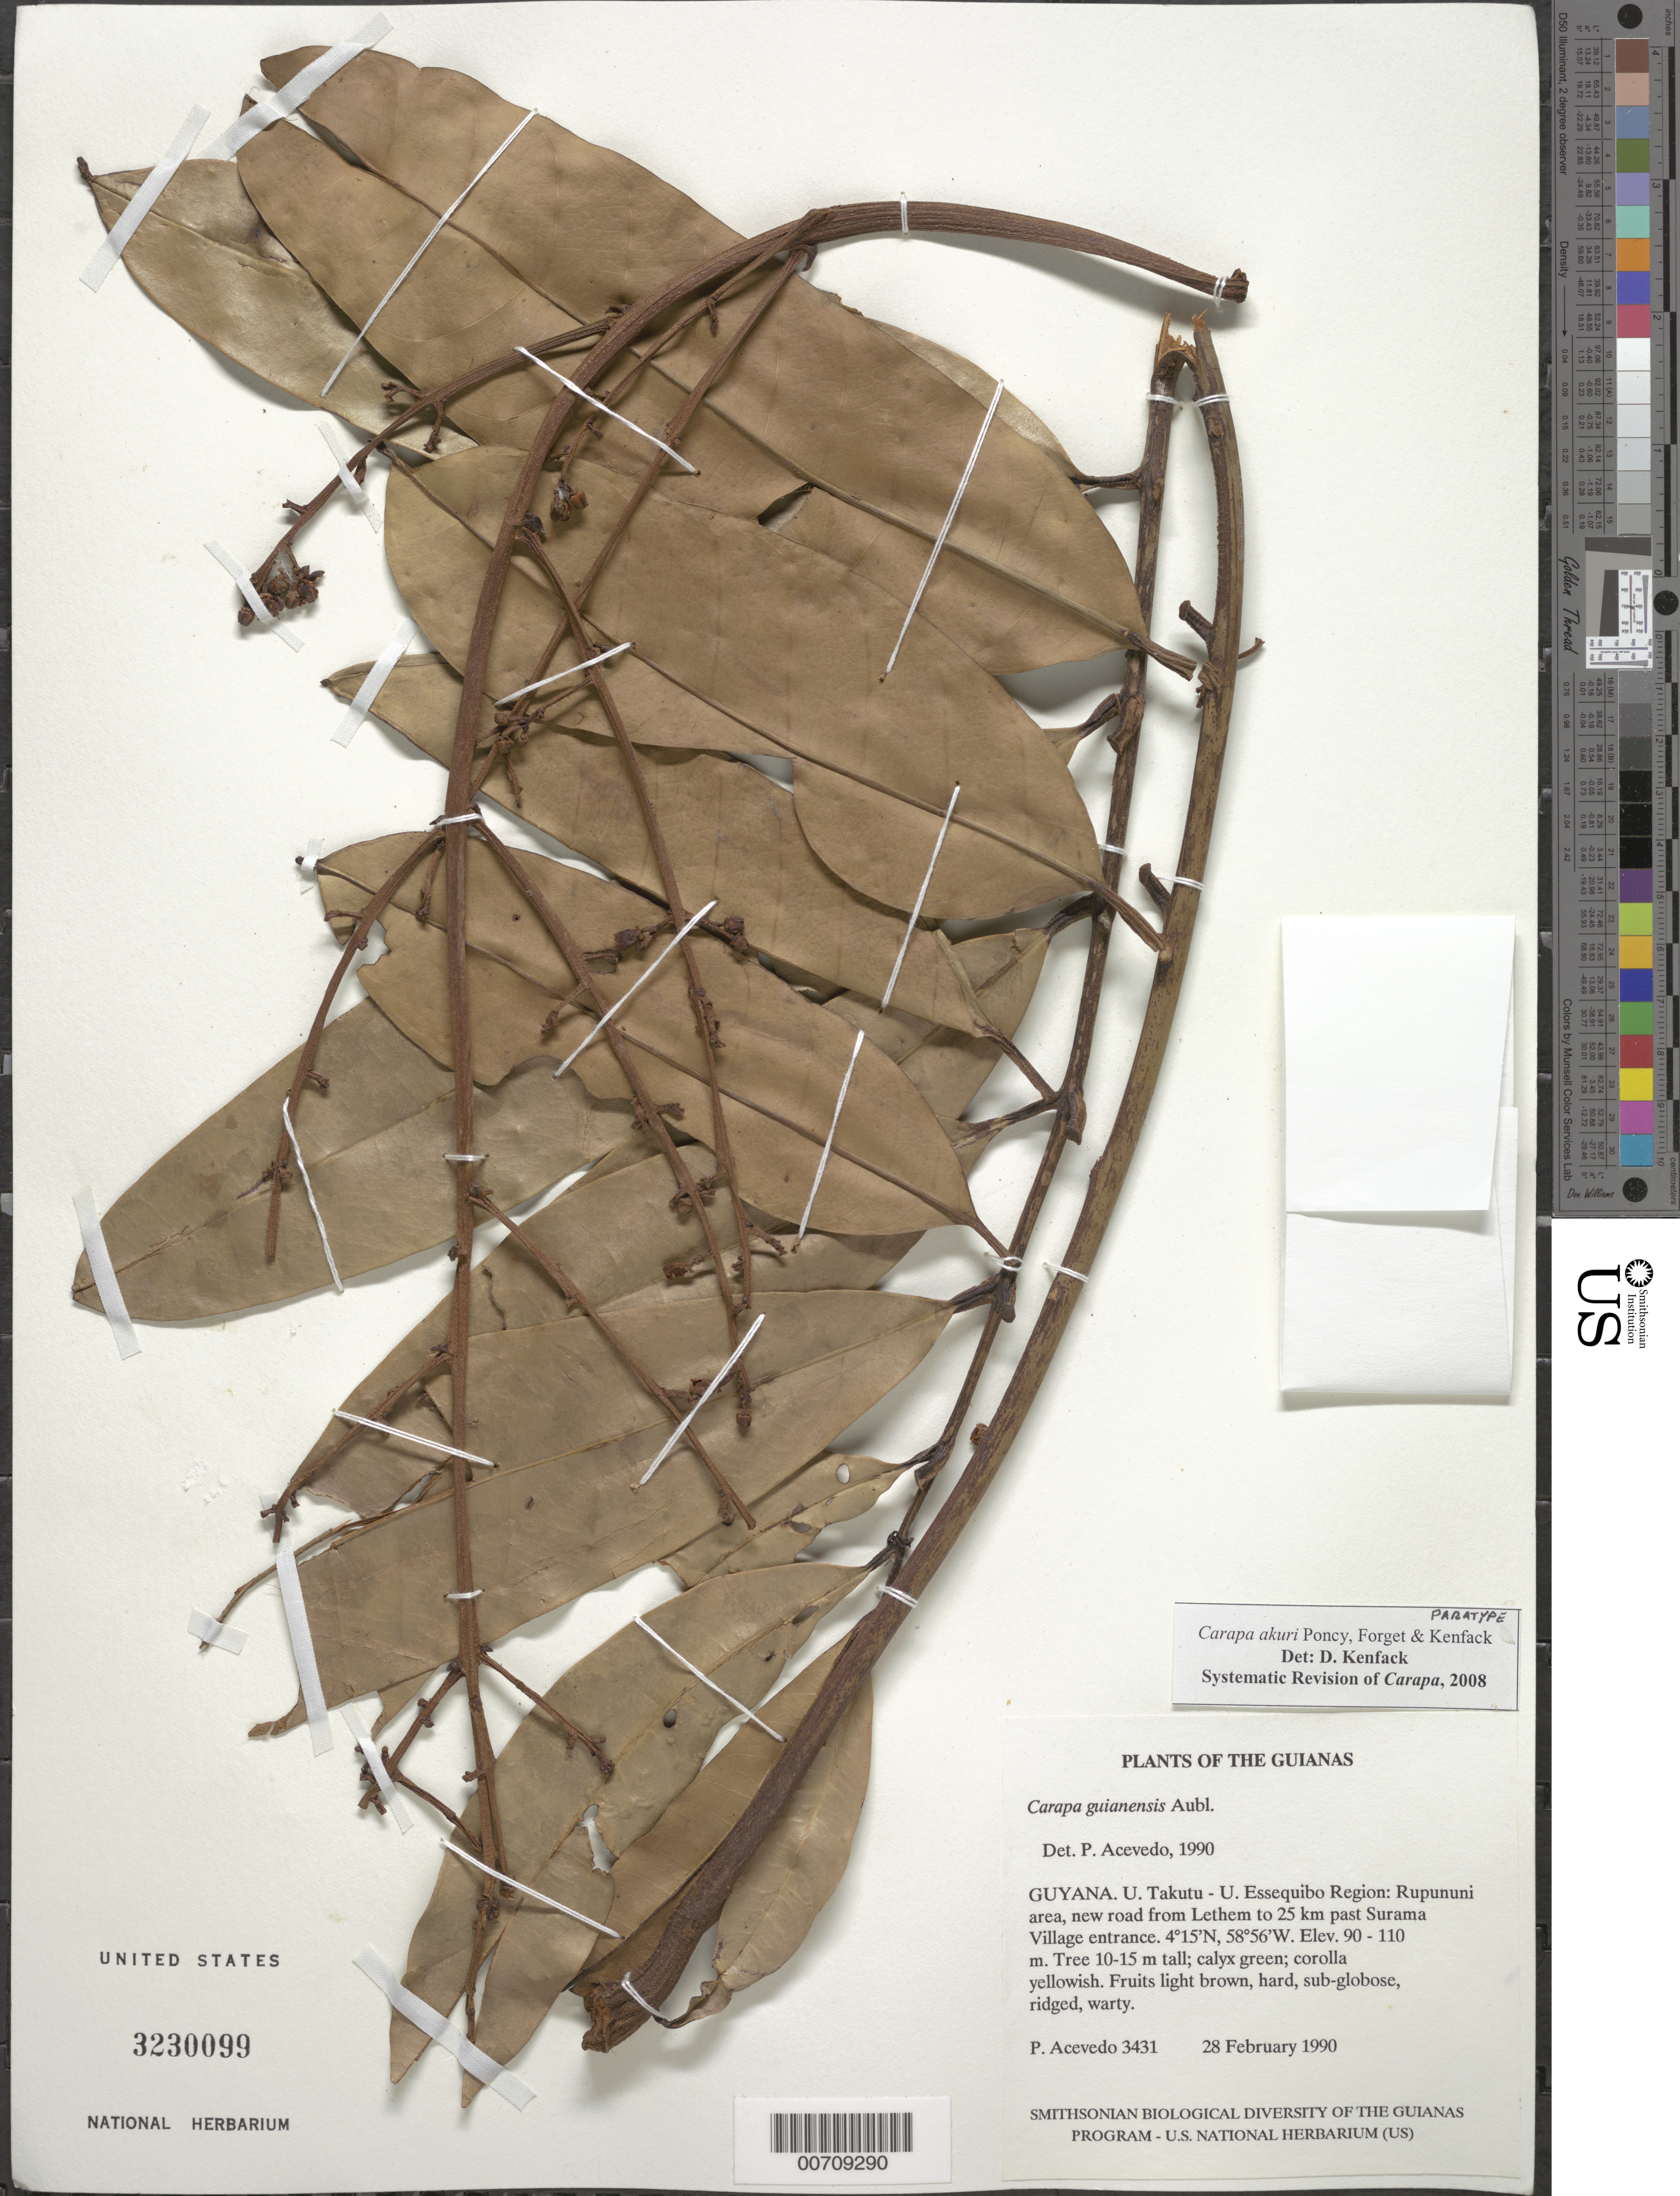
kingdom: Plantae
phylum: Tracheophyta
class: Magnoliopsida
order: Sapindales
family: Meliaceae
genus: Carapa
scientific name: Carapa akuri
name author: Poncy et al.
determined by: Kenfack, D.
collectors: P. Acevedo-Rodr.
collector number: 3431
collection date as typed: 28 Feb 1990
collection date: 1990-02-28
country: Guyana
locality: U. Takutu - U. Essequibo. Rupununi area, new road from Lethem to 25 km past Surama Village entrance.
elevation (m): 90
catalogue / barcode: US 3230099